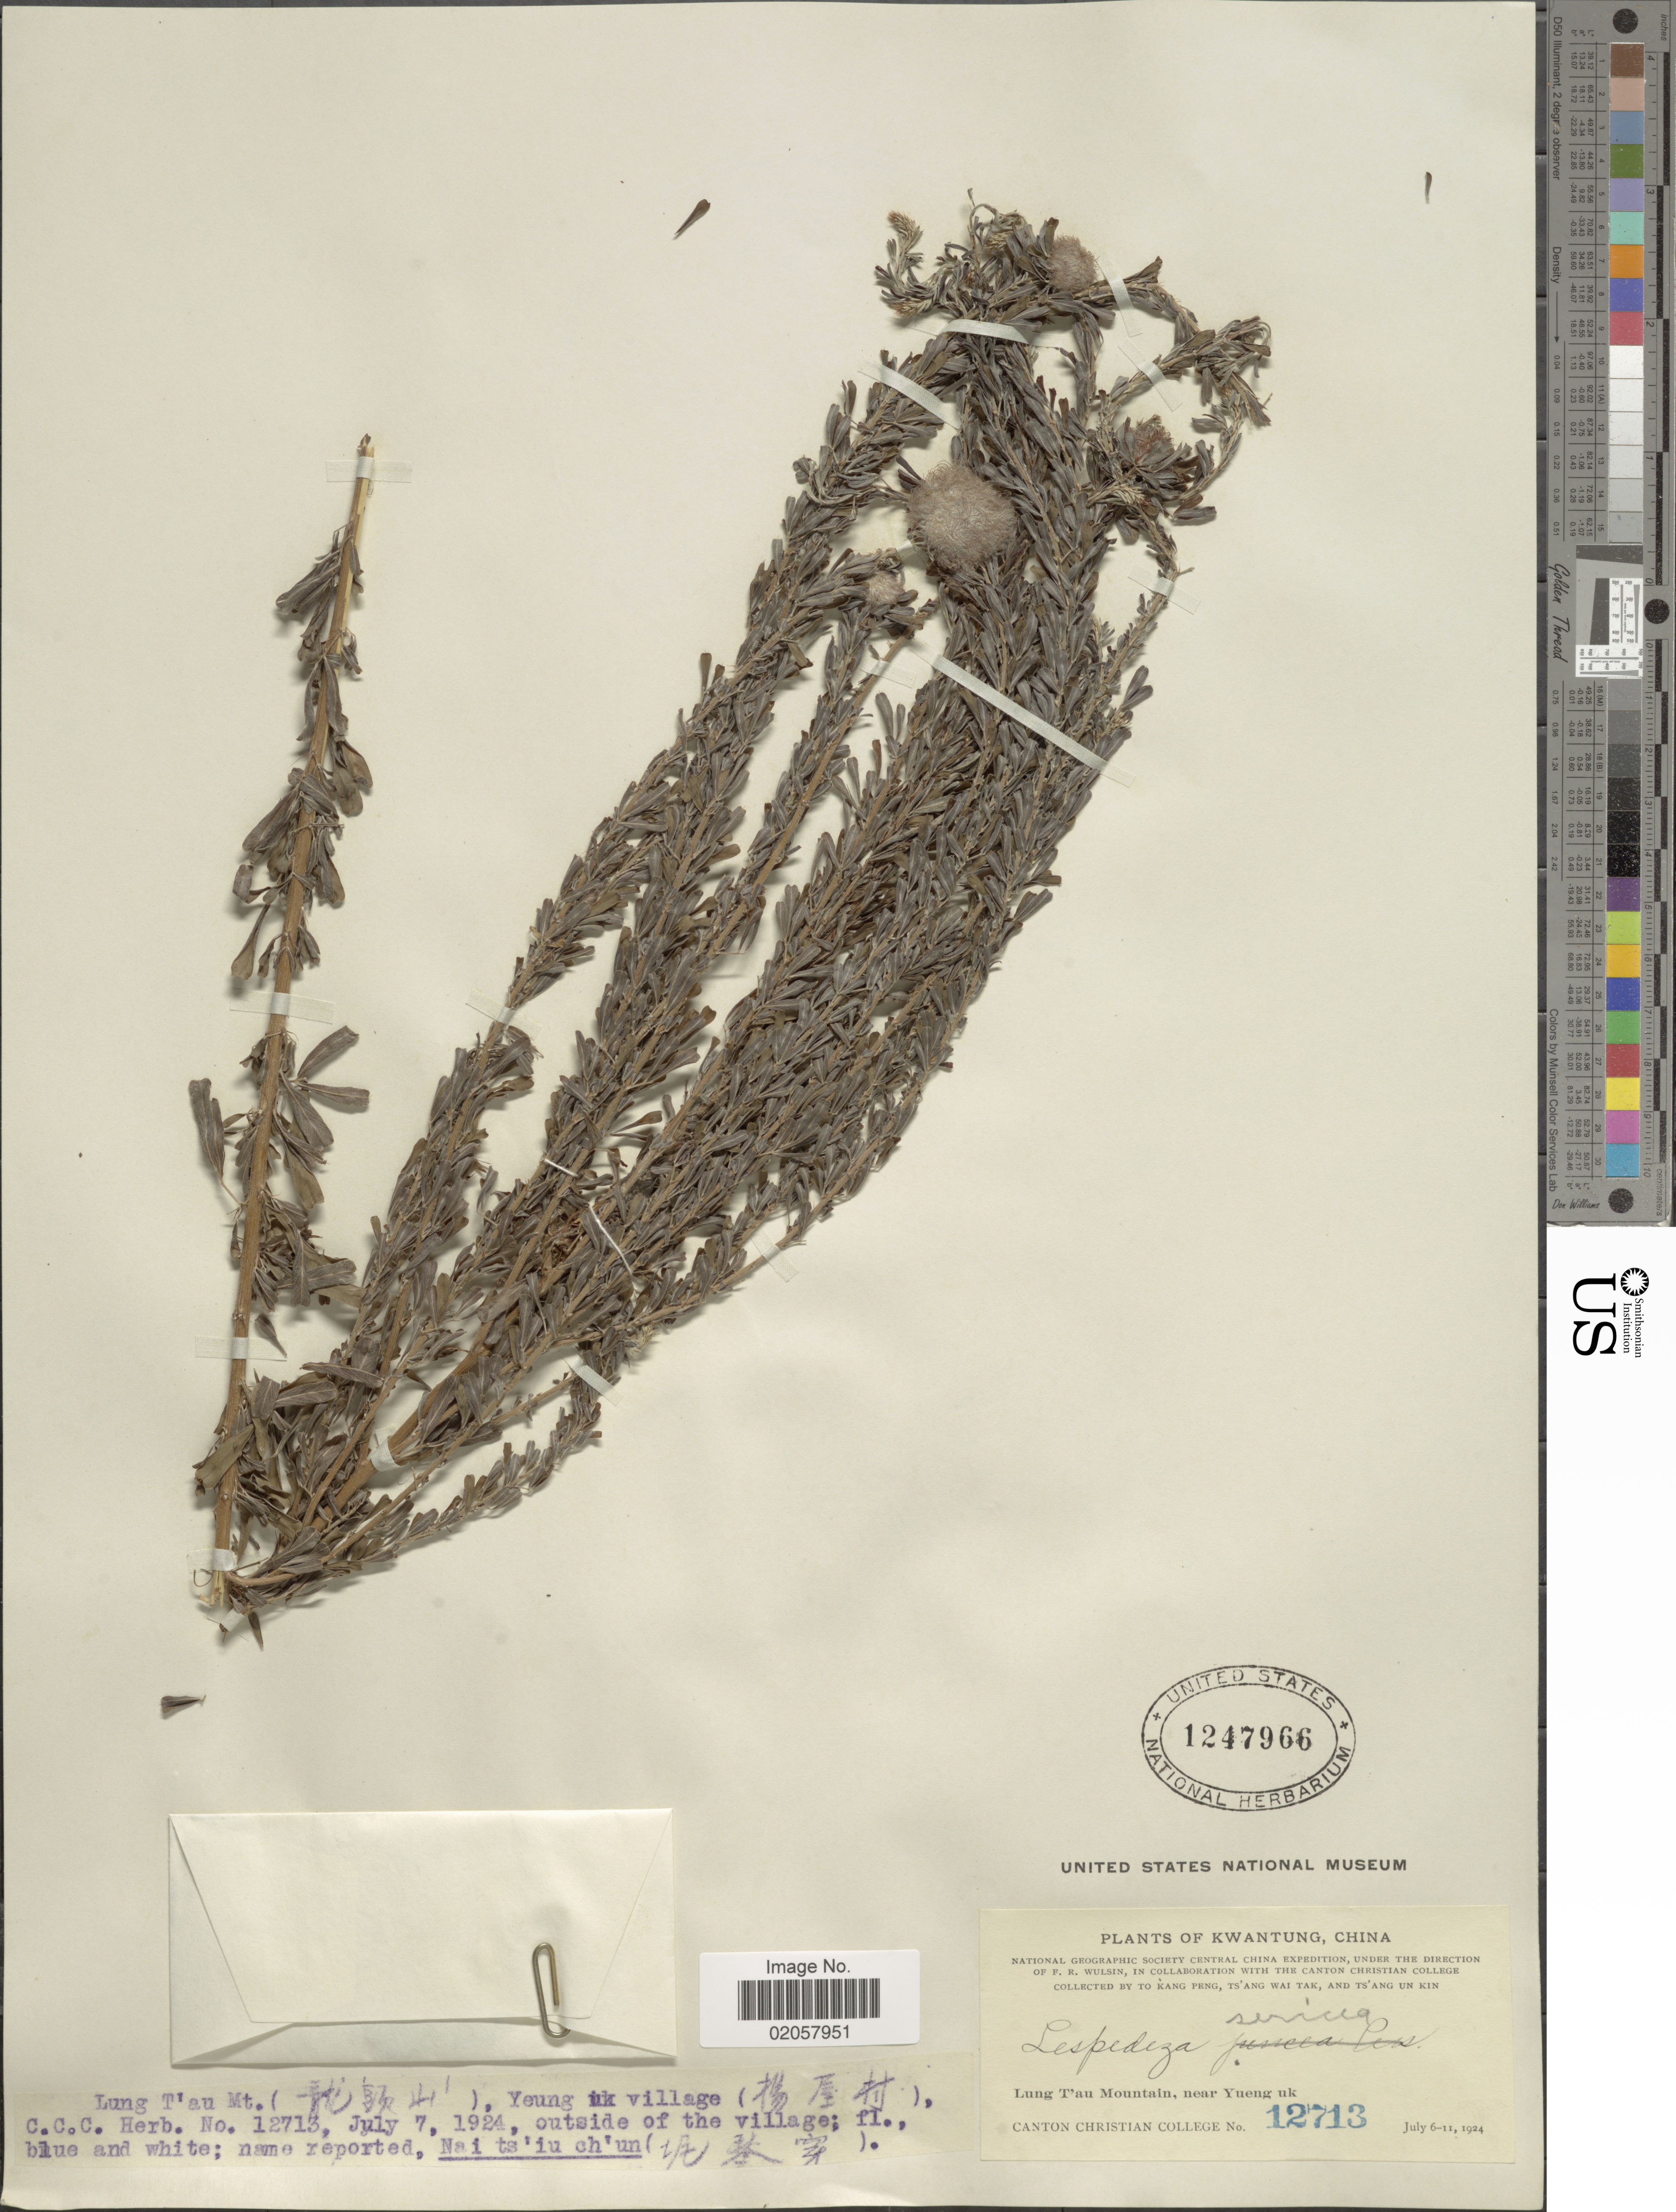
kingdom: Plantae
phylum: Tracheophyta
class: Magnoliopsida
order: Fabales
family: Fabaceae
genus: Lespedeza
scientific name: Lespedeza cuneata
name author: (Dum. Cours.) G. Don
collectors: K. Peng, W. T. Tsang & Ts' Ang Un Kin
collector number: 12713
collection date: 1924-07-07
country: China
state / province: Guangdong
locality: Kwangtung, Yeung uk village, outside of the village, Lung T'au Mountain, near Yeung uk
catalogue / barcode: US 1247966